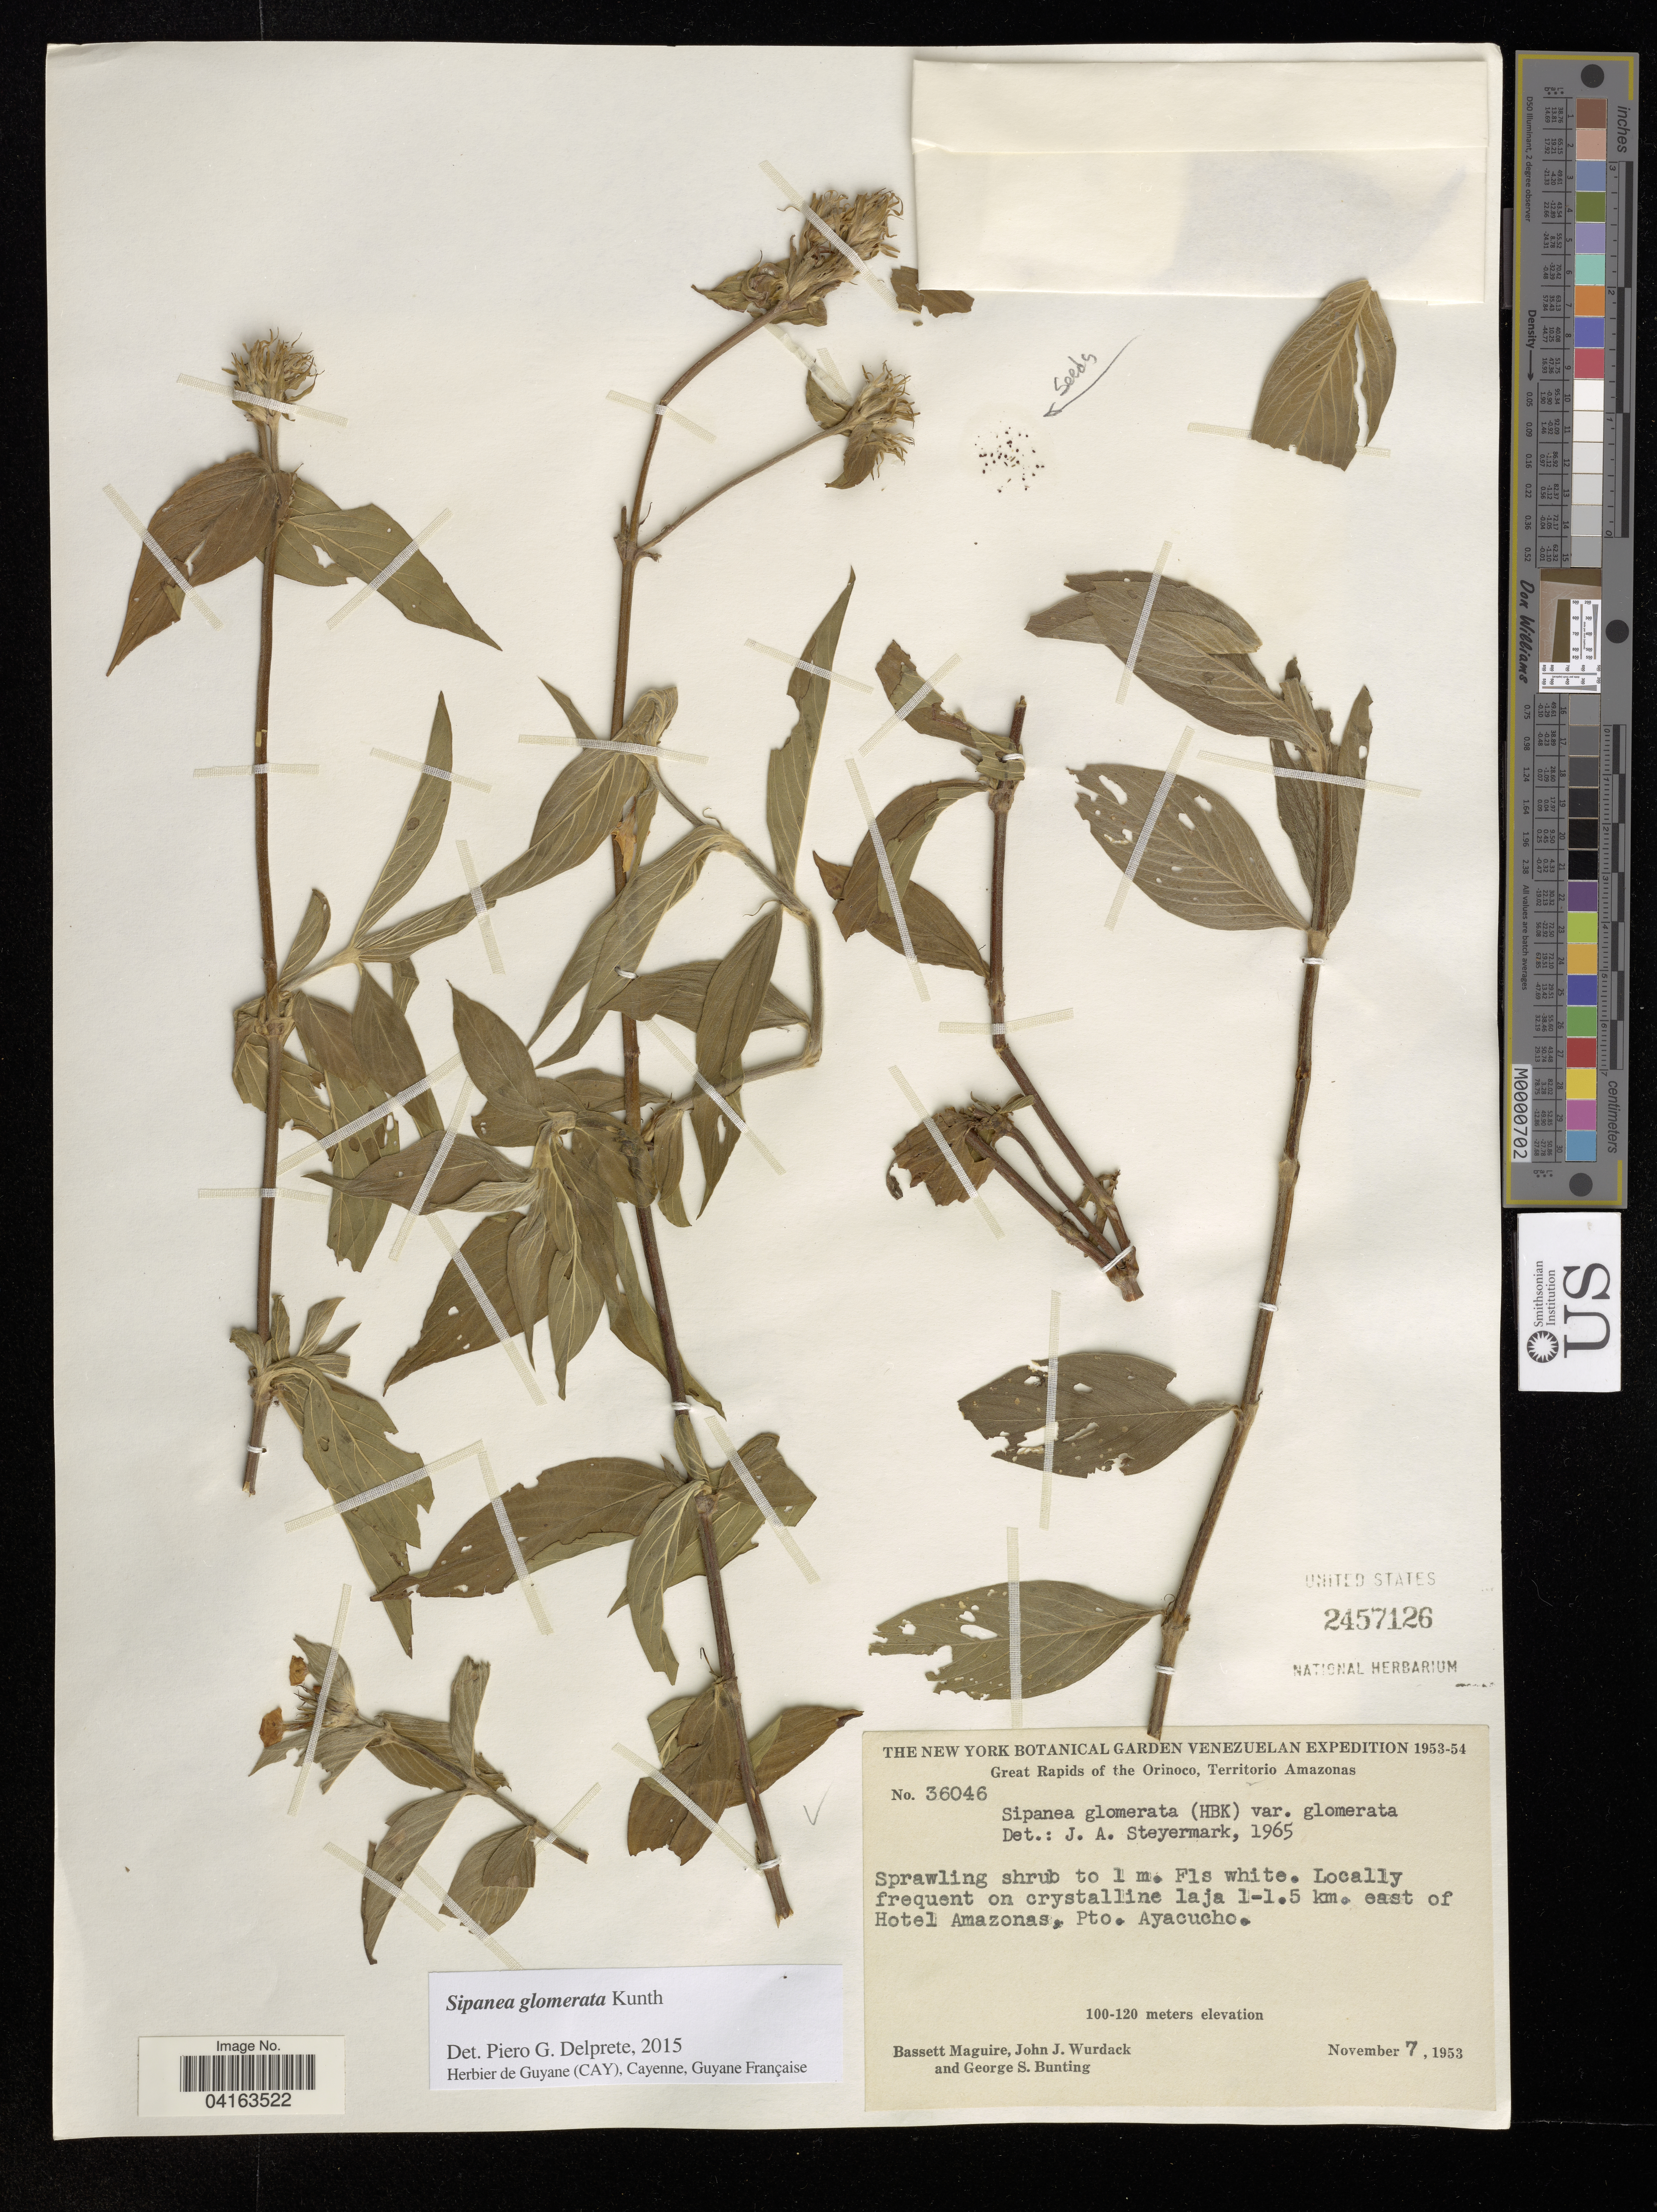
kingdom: Plantae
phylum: Tracheophyta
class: Magnoliopsida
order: Gentianales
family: Rubiaceae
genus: Sipanea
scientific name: Sipanea glomerata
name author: Kunth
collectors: B. Maguire, J. J. Wurdack & G. S. Bunting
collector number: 36046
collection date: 1953-11-07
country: Venezuela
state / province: Amazonas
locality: The New York Botanical Garden Venezuelan Expedition 1953-54. Great Rapids of the Orinoco, Territorio Amazonas. 1-1.5 km. east of Hotel Amazonas, Pto. Ayacucho.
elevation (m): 100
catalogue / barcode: US 2457126